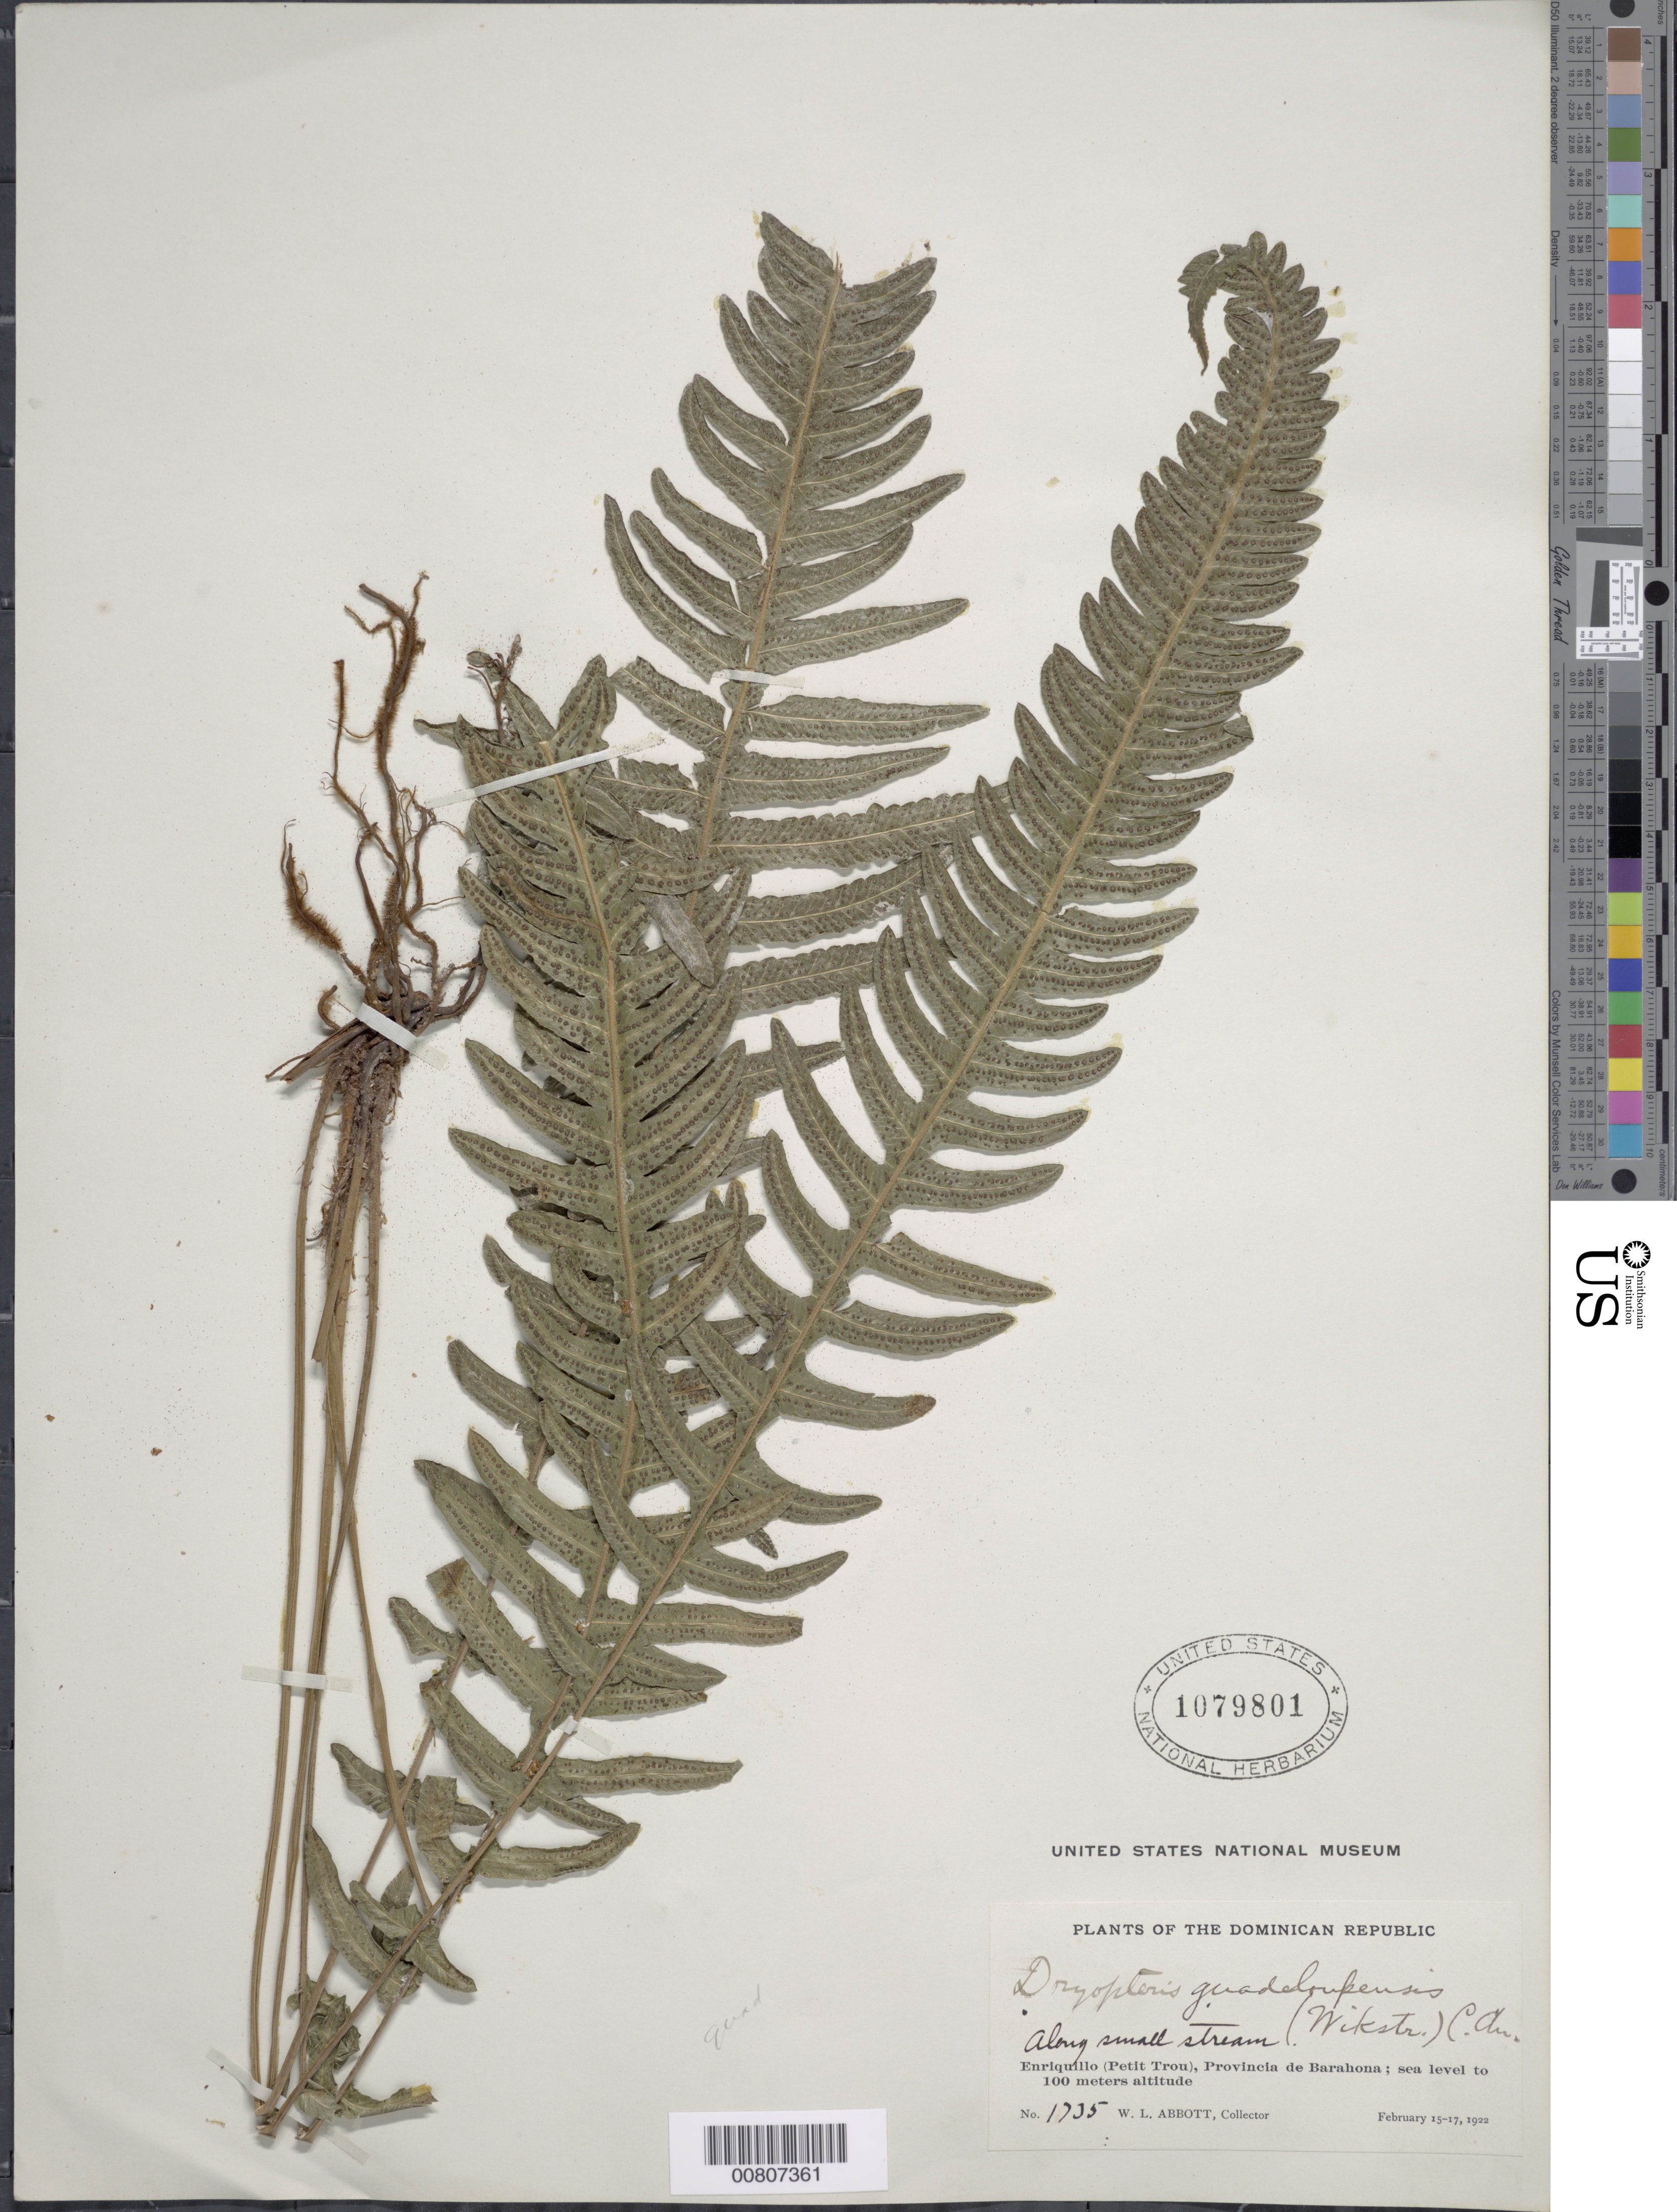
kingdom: Plantae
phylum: Tracheophyta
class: Polypodiopsida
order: Polypodiales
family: Thelypteridaceae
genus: Goniopteris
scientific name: Goniopteris guadelupensis (Wikstr.) comb. nov., ined 2015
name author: (Wikstr.)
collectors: W. L. Abbott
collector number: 1735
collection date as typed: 15 Feb 1922 to 17 Feb 1922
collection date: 1922-02-15/1922-02-17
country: Dominican Republic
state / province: Barahona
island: Hispaniola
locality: Enriquillo (Petit Trou)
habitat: Along small stream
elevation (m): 0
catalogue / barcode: US 1079801